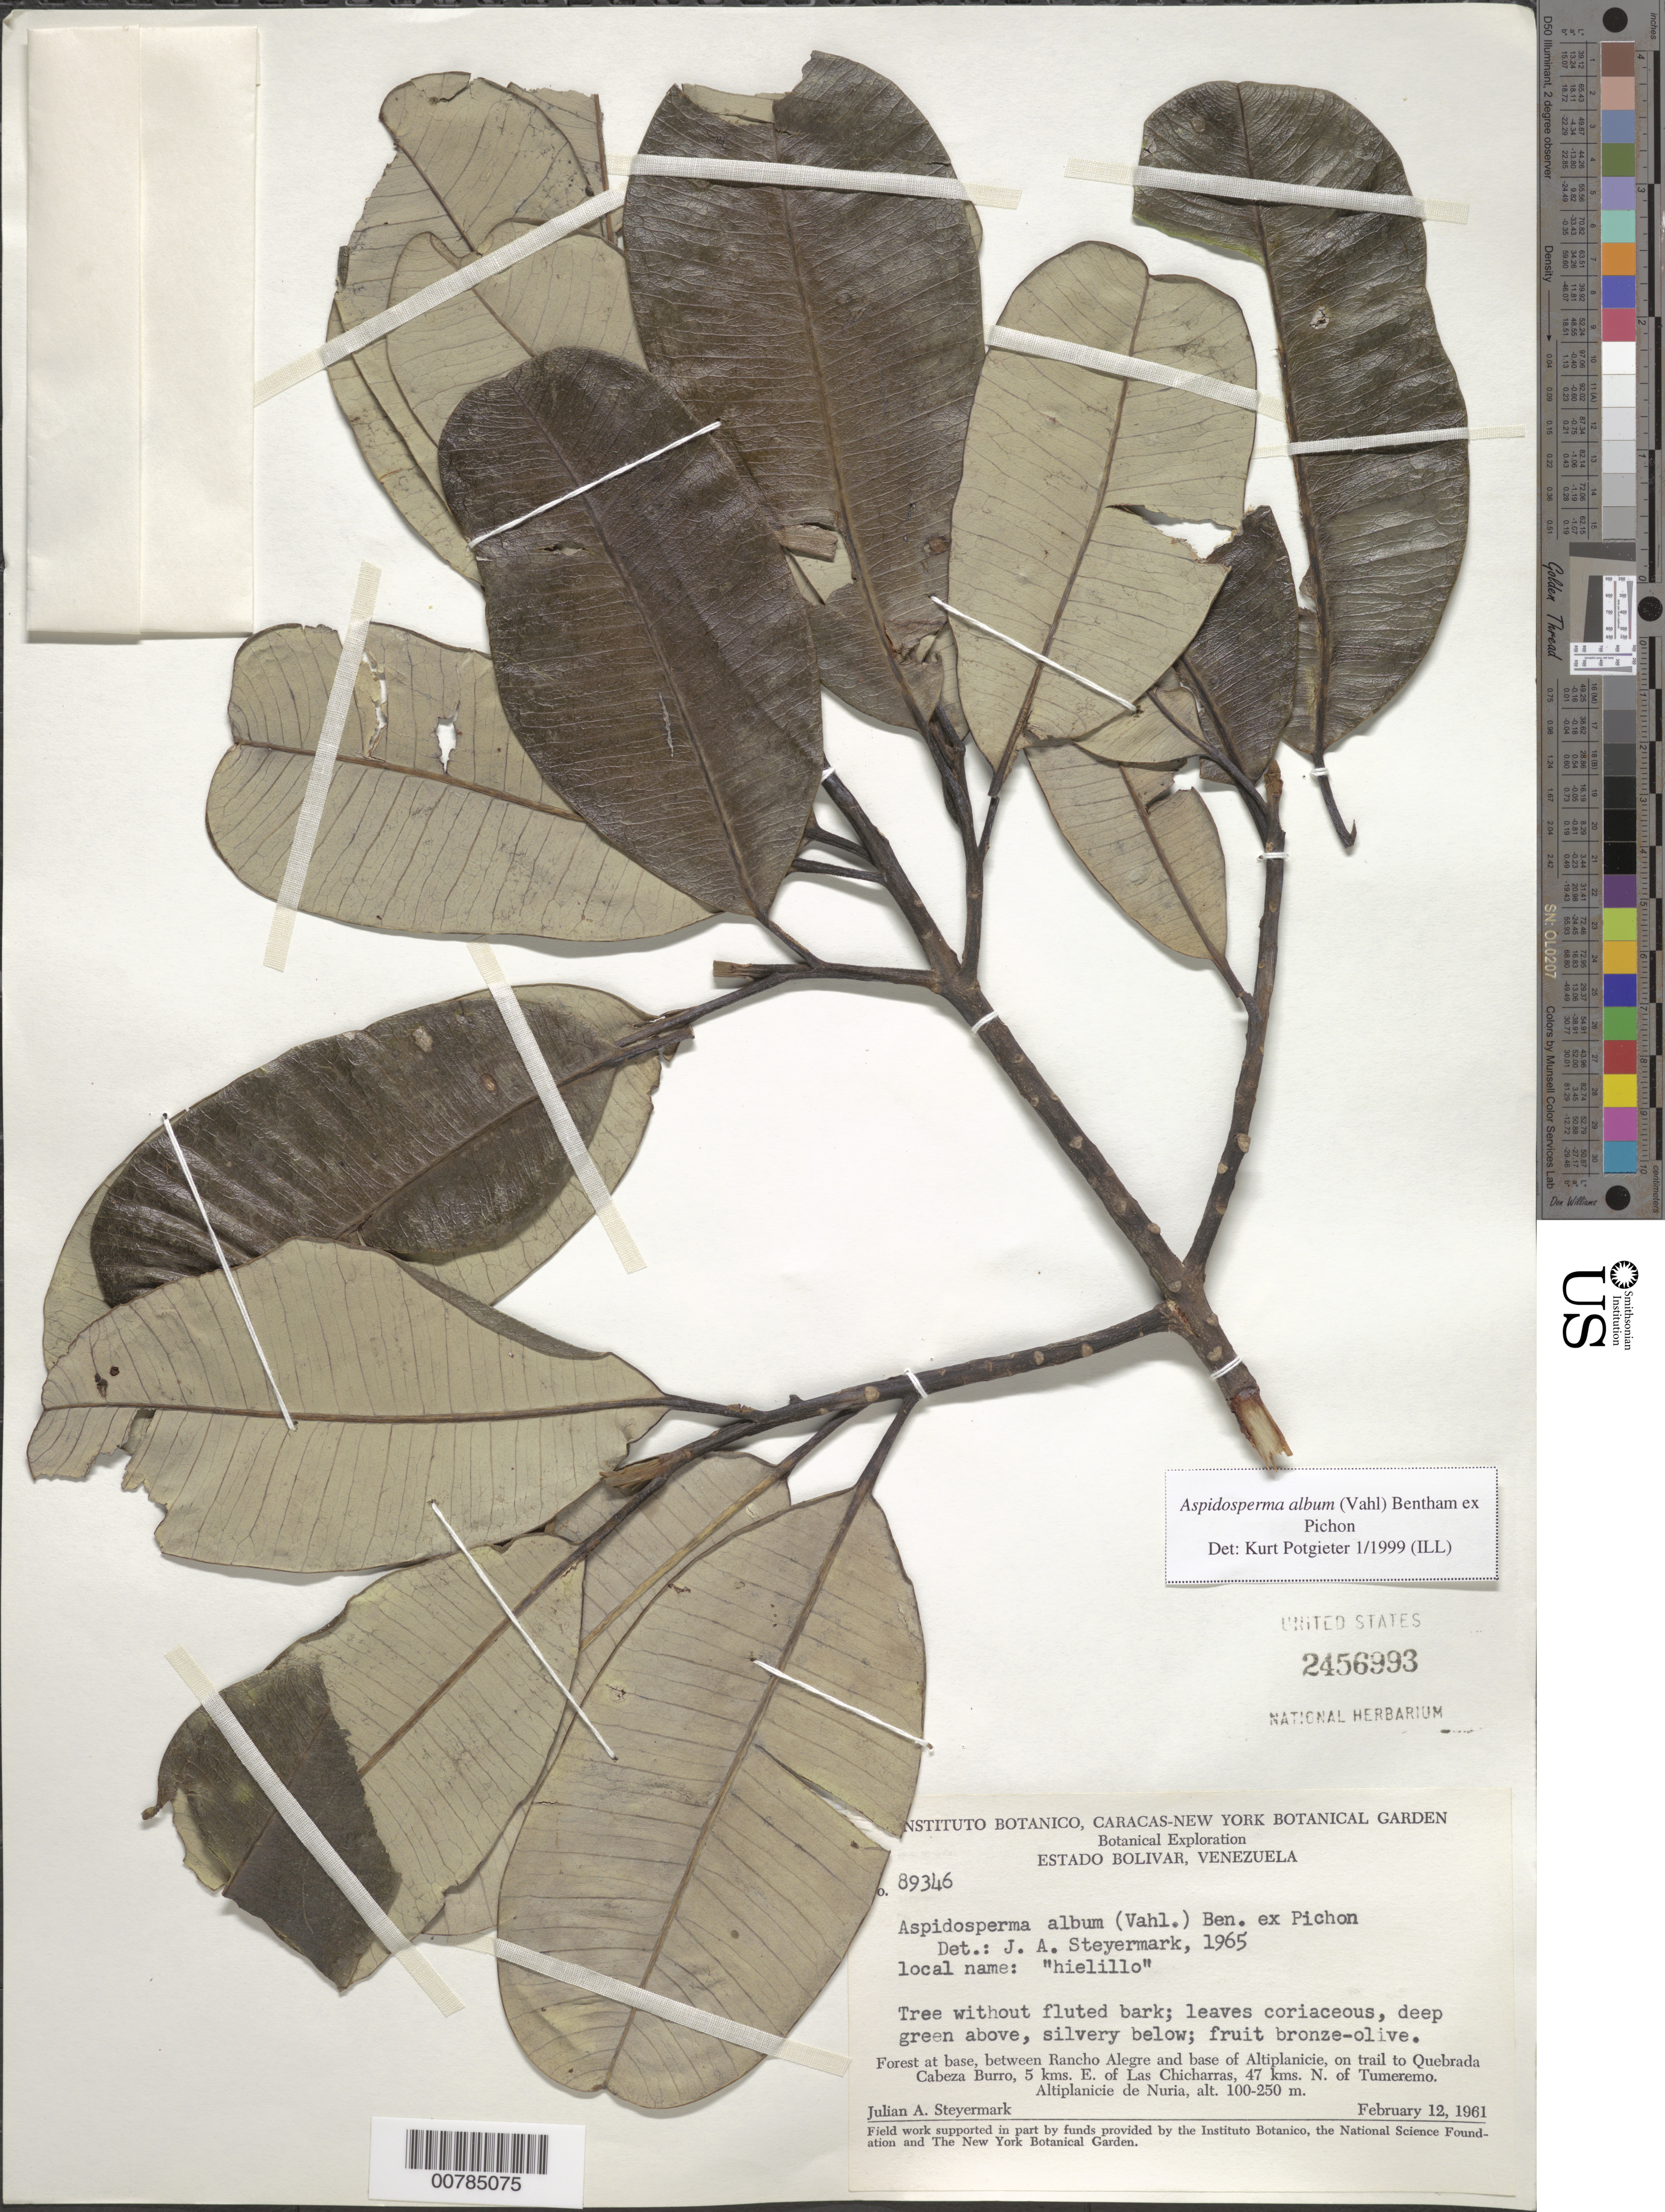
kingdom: Plantae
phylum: Tracheophyta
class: Magnoliopsida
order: Gentianales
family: Apocynaceae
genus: Aspidosperma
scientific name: Aspidosperma album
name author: (Vahl) Benoist ex Pichon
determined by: Potgieter, K.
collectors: J. Steyermark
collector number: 89346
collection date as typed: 12-Feb-61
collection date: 1961-02-12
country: Venezuela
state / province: Bolívar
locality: Altiplanicie de Nuria, betw. Rancho Alegre and base of Altiplanicie, on trail to Quebrada Cabeza Burro, 5 km E of Las Chicharras, 47 km N of Tumeremo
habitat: Forest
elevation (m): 100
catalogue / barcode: US 2456993